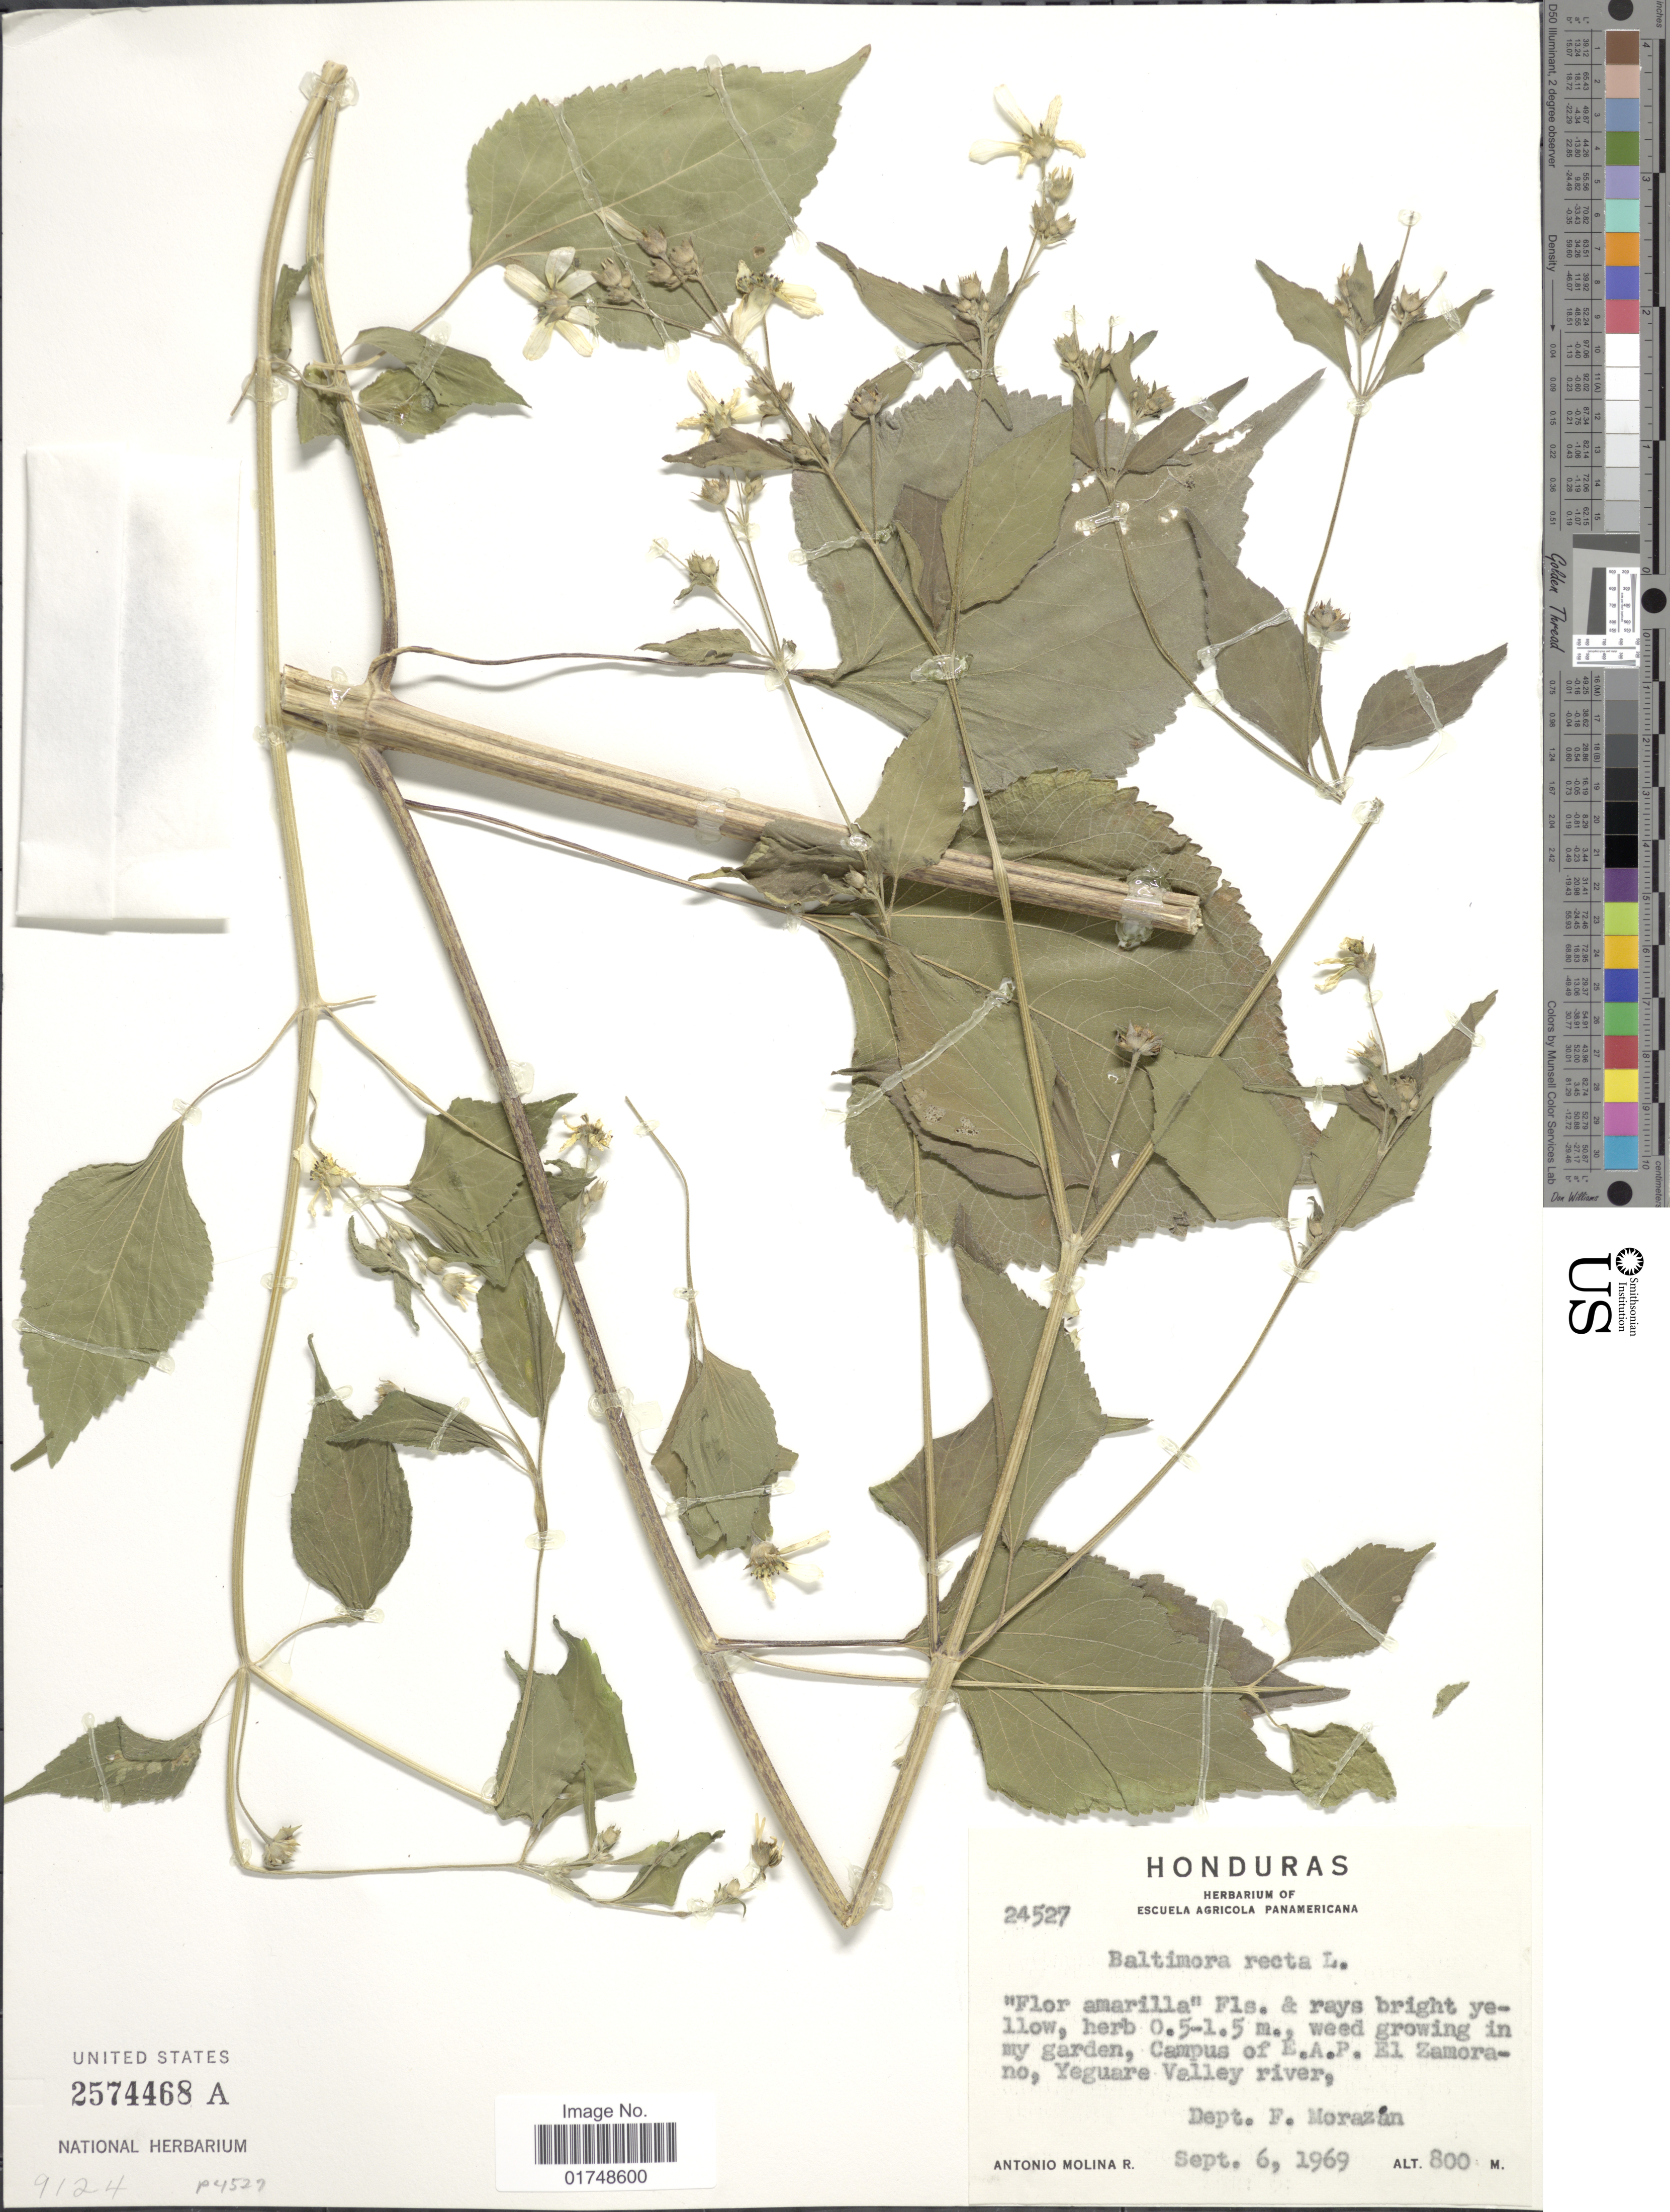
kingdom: Plantae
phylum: Tracheophyta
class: Magnoliopsida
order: Asterales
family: Asteraceae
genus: Baltimora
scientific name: Baltimora recta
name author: L.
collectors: A. Molina R.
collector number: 24527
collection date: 1969-09-06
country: Honduras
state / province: Fco. Morazán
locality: Dept. F. Morazan. Campus of E. A. P. El Zamorano, Yeguare Calley river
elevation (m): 800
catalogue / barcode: US 2574468A